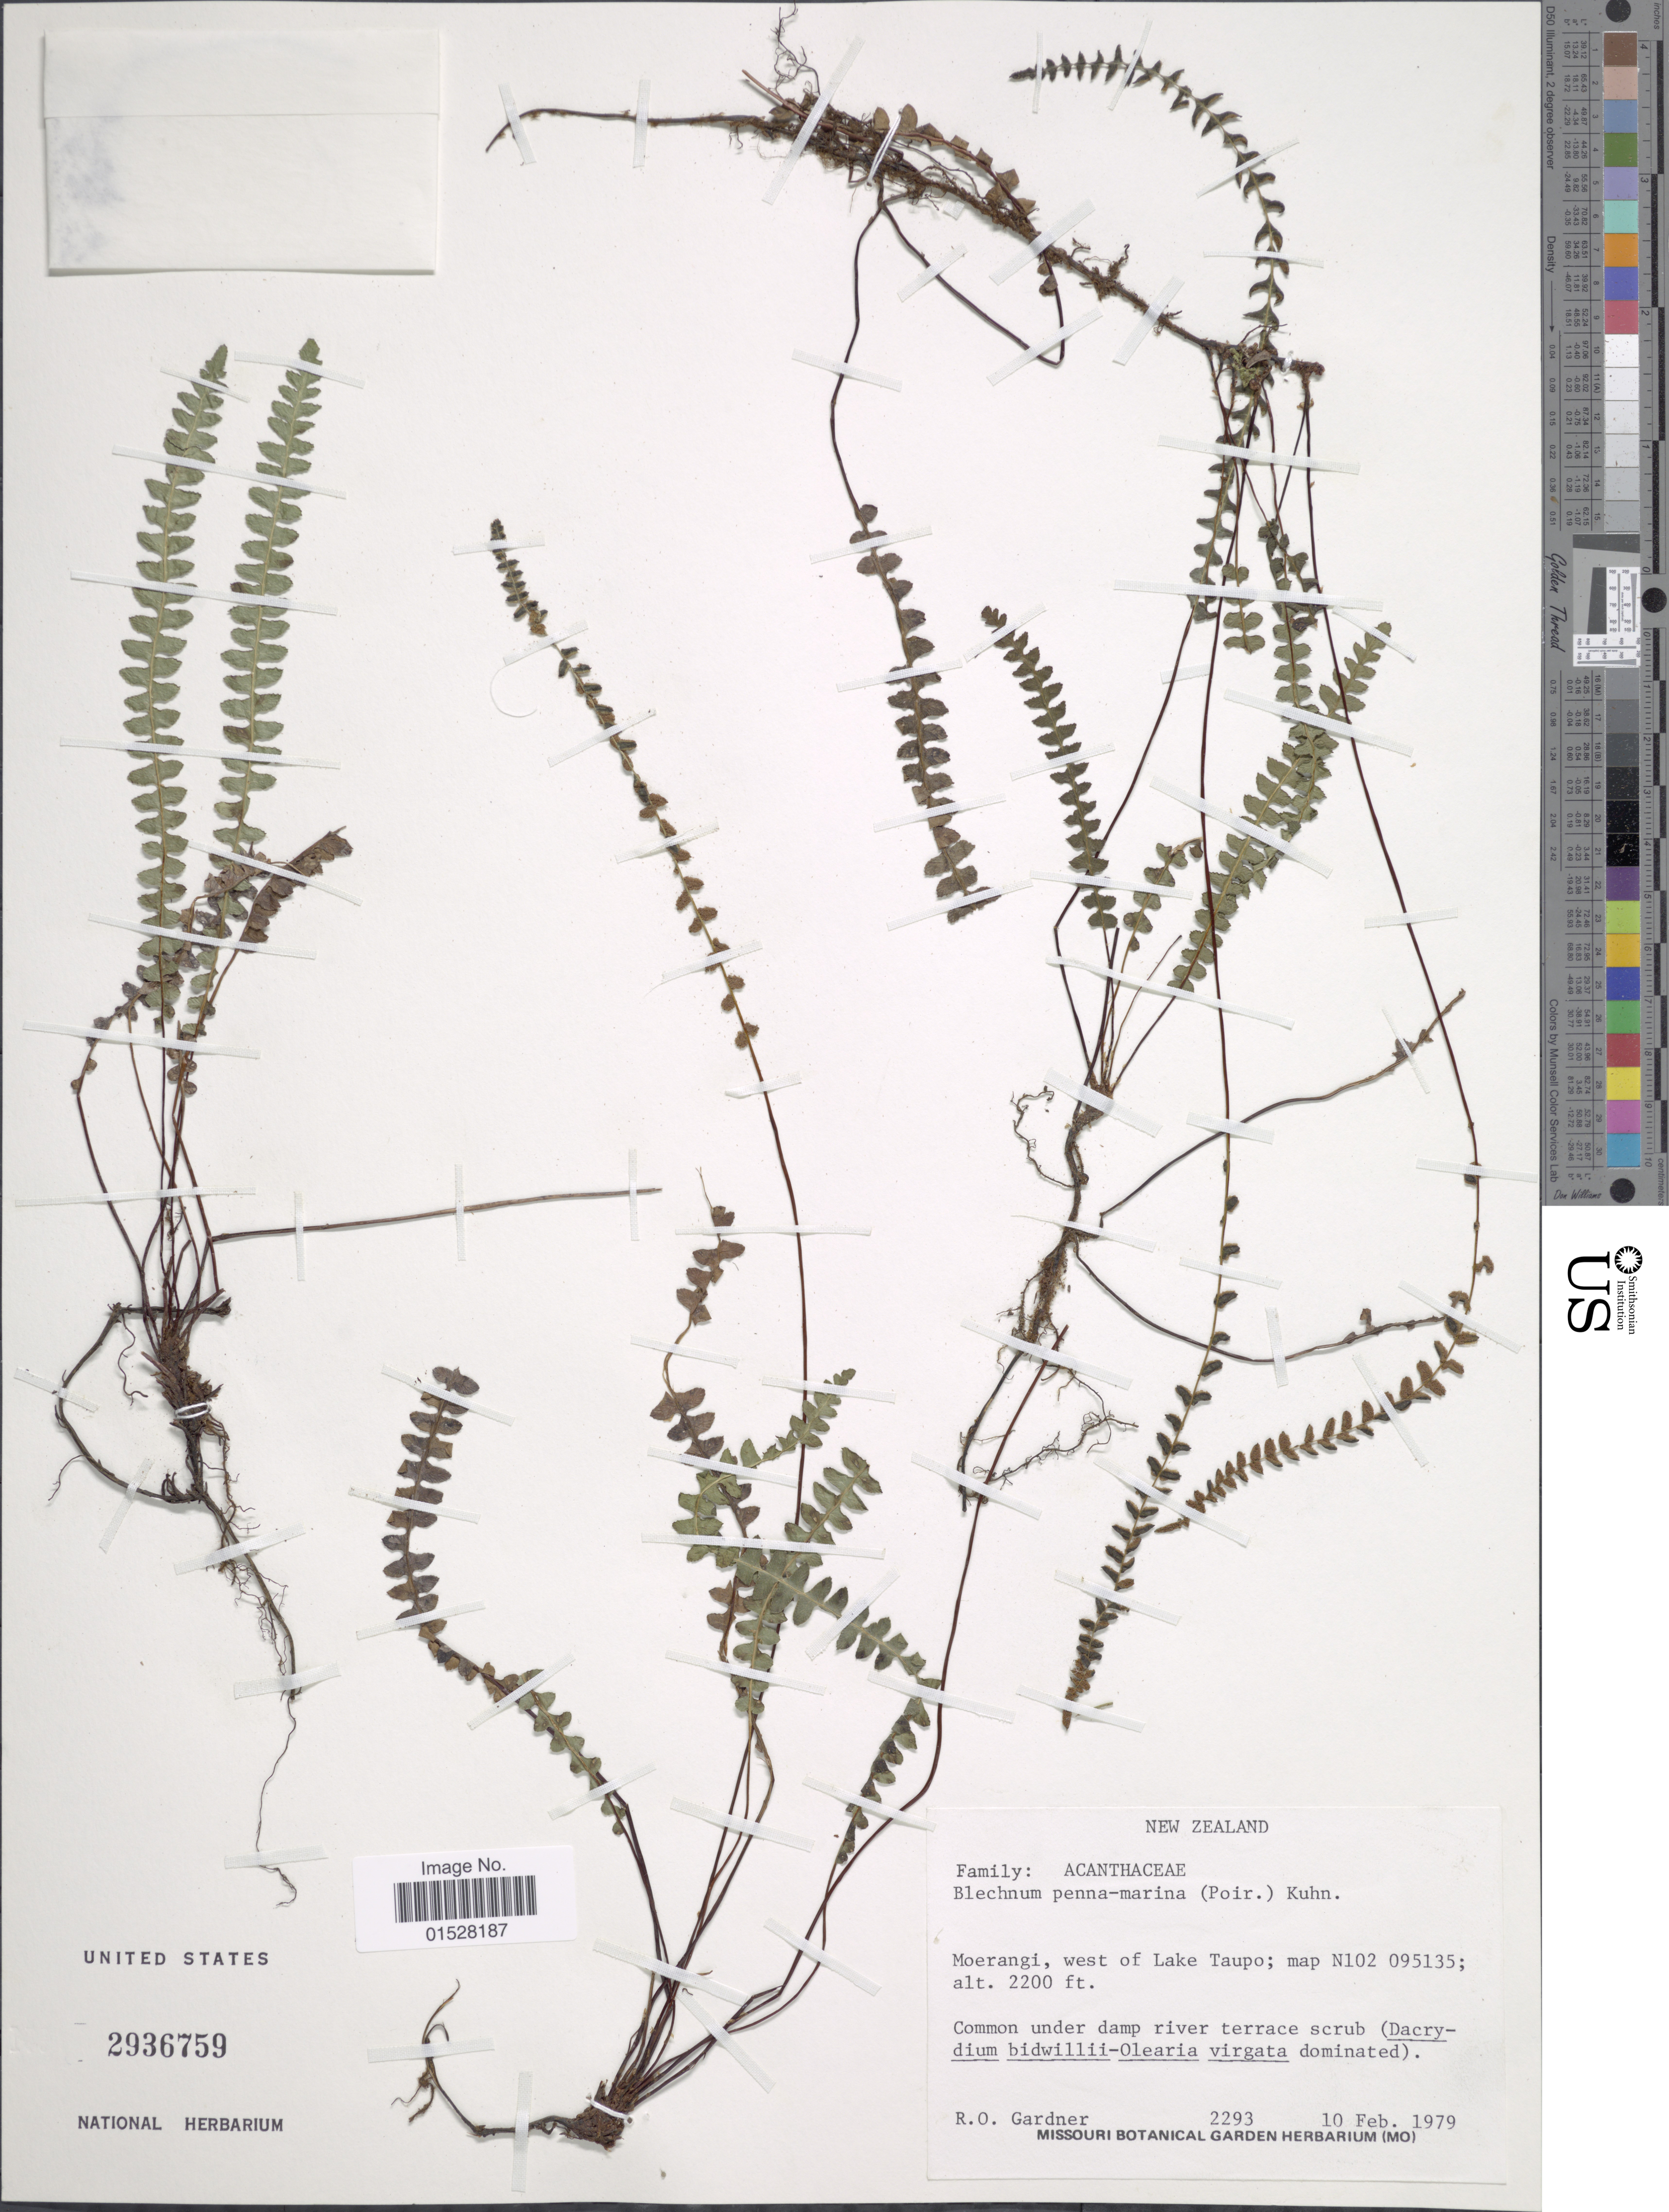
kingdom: Plantae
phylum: Tracheophyta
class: Polypodiopsida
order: Polypodiales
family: Blechnaceae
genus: Blechnum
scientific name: Blechnum penna-marina subsp. alpina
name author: T.C. Chambers & P. A. Farrant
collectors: R. O. Gardner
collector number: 2293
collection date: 1979-02-10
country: New Zealand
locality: Moerangi, west of Lake Taupo; map N102 095135.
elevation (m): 671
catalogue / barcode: US 2936759